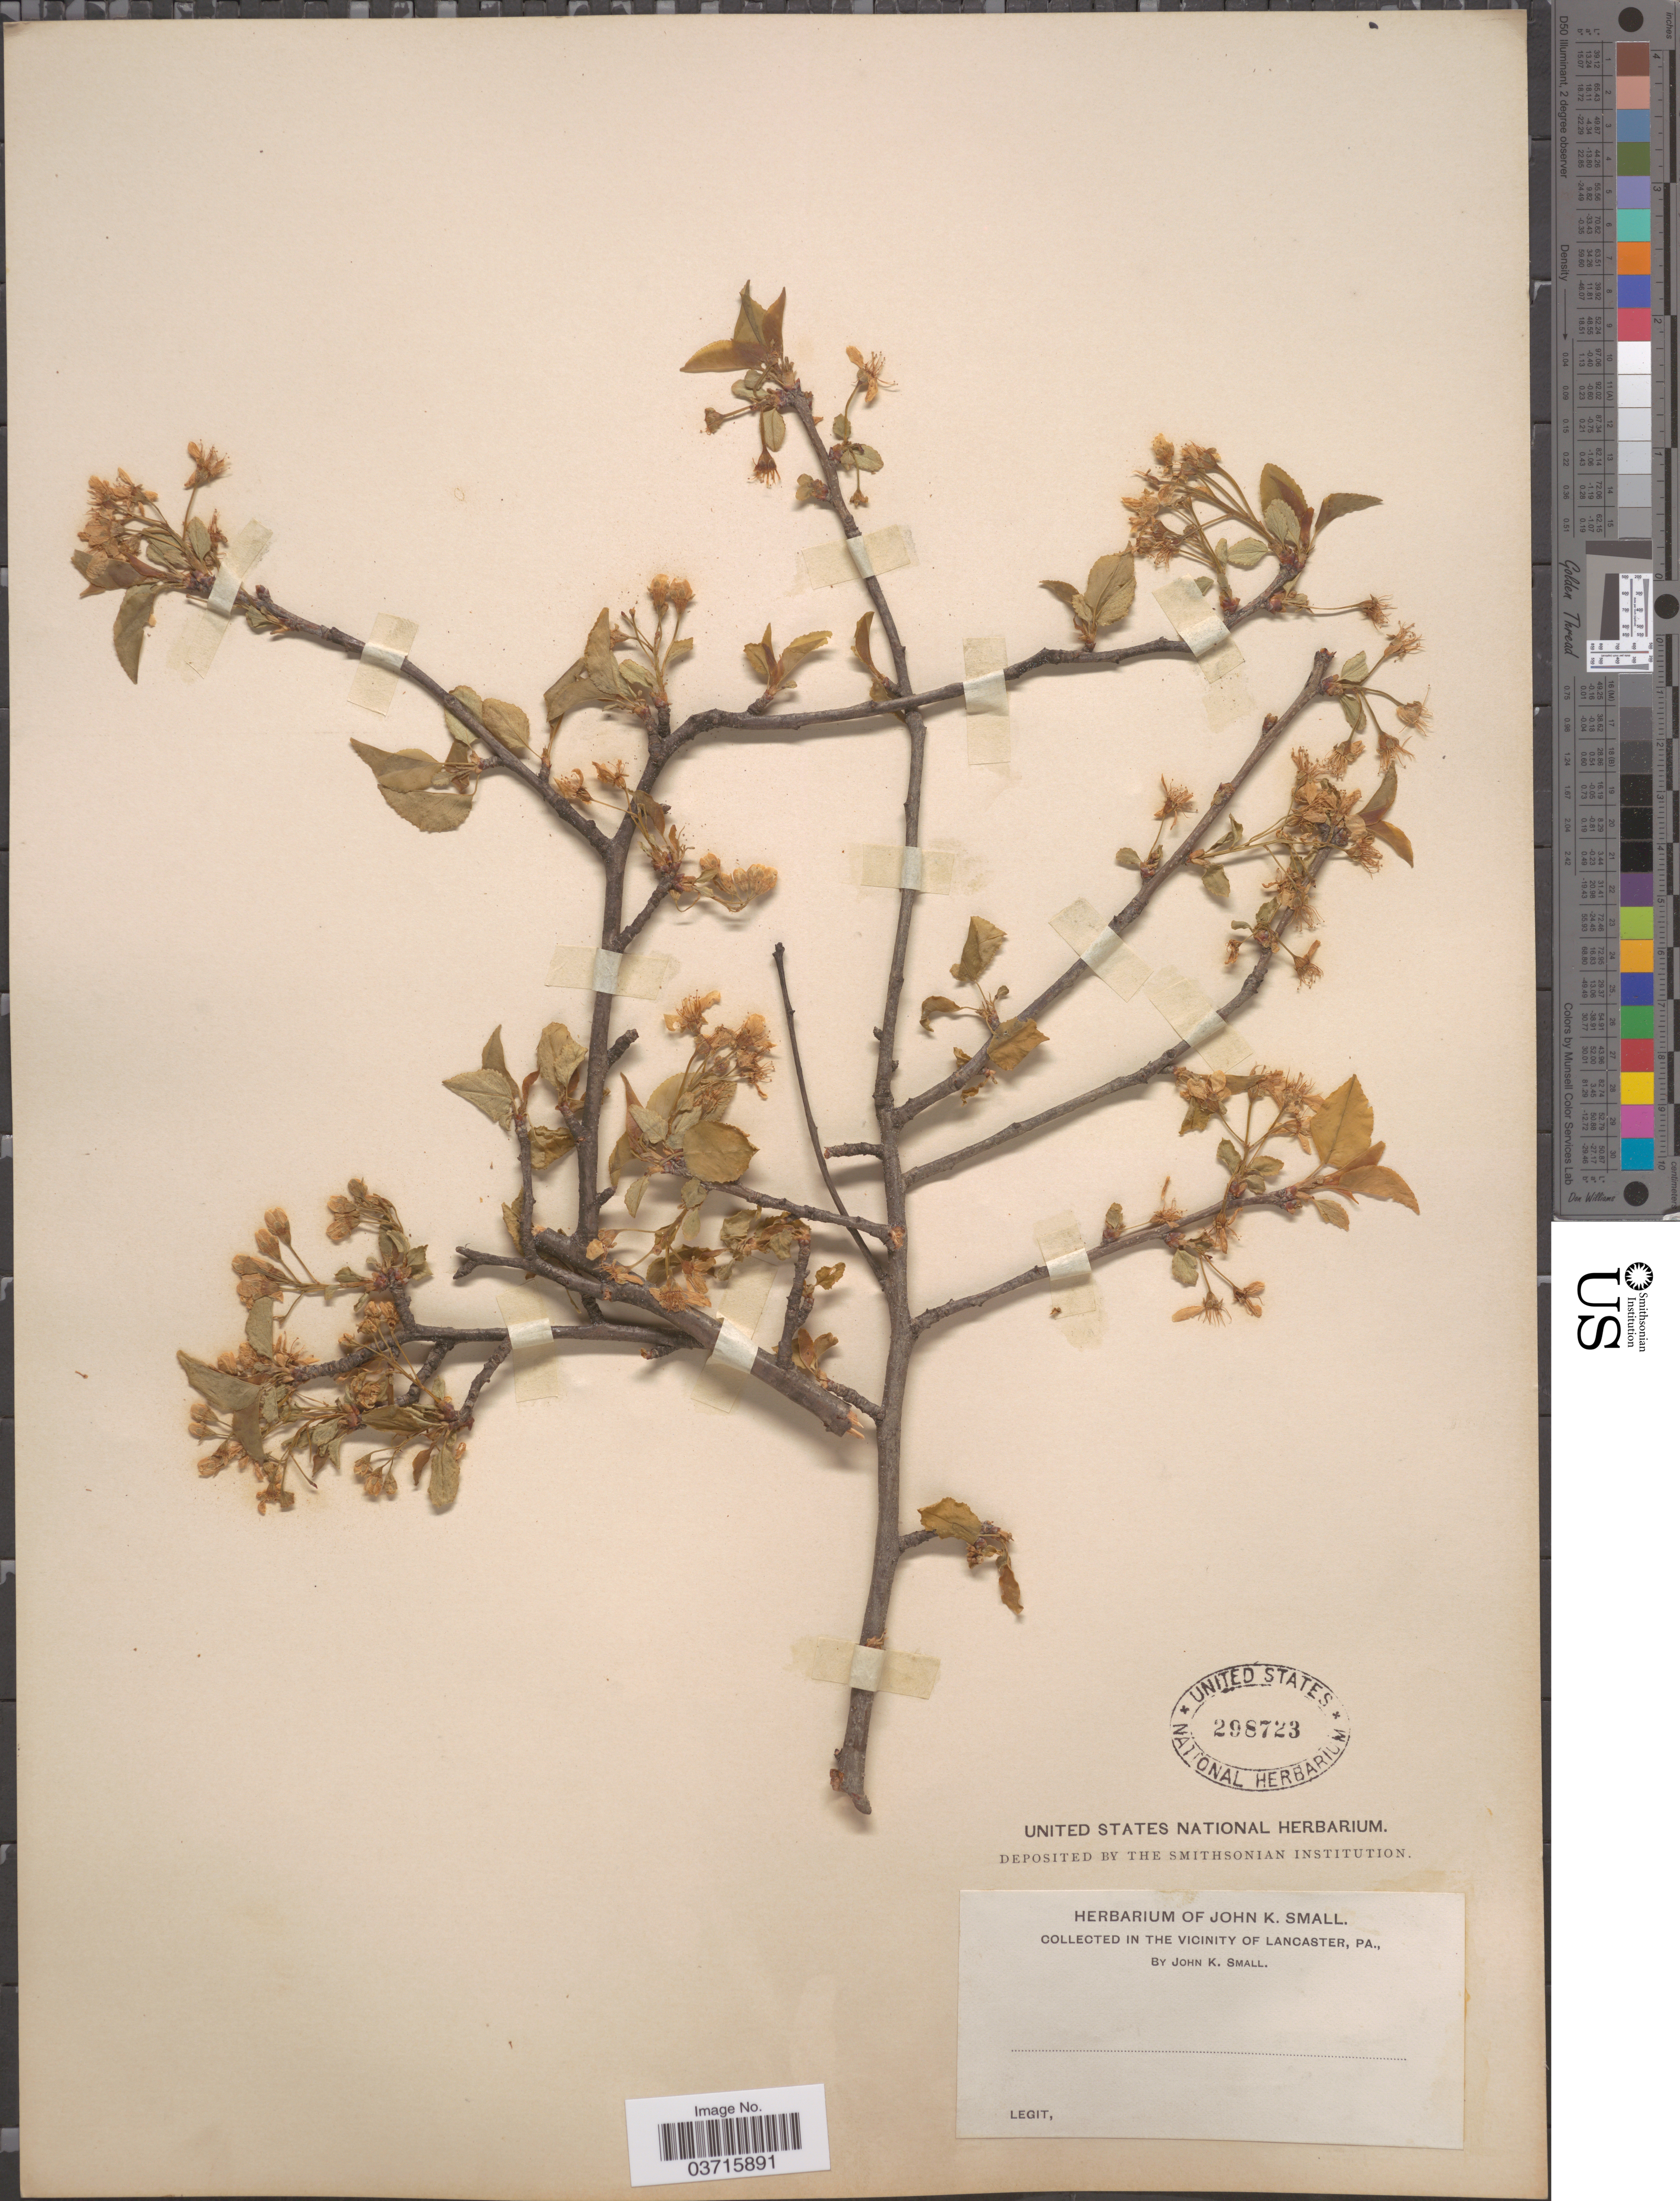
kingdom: Plantae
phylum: Tracheophyta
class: Magnoliopsida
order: Rosales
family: Rosaceae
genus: Prunus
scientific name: Prunus mahaleb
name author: L.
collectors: J. K. Small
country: United States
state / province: Pennsylvania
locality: In the vicinity of Lancaster.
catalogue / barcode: US 298723